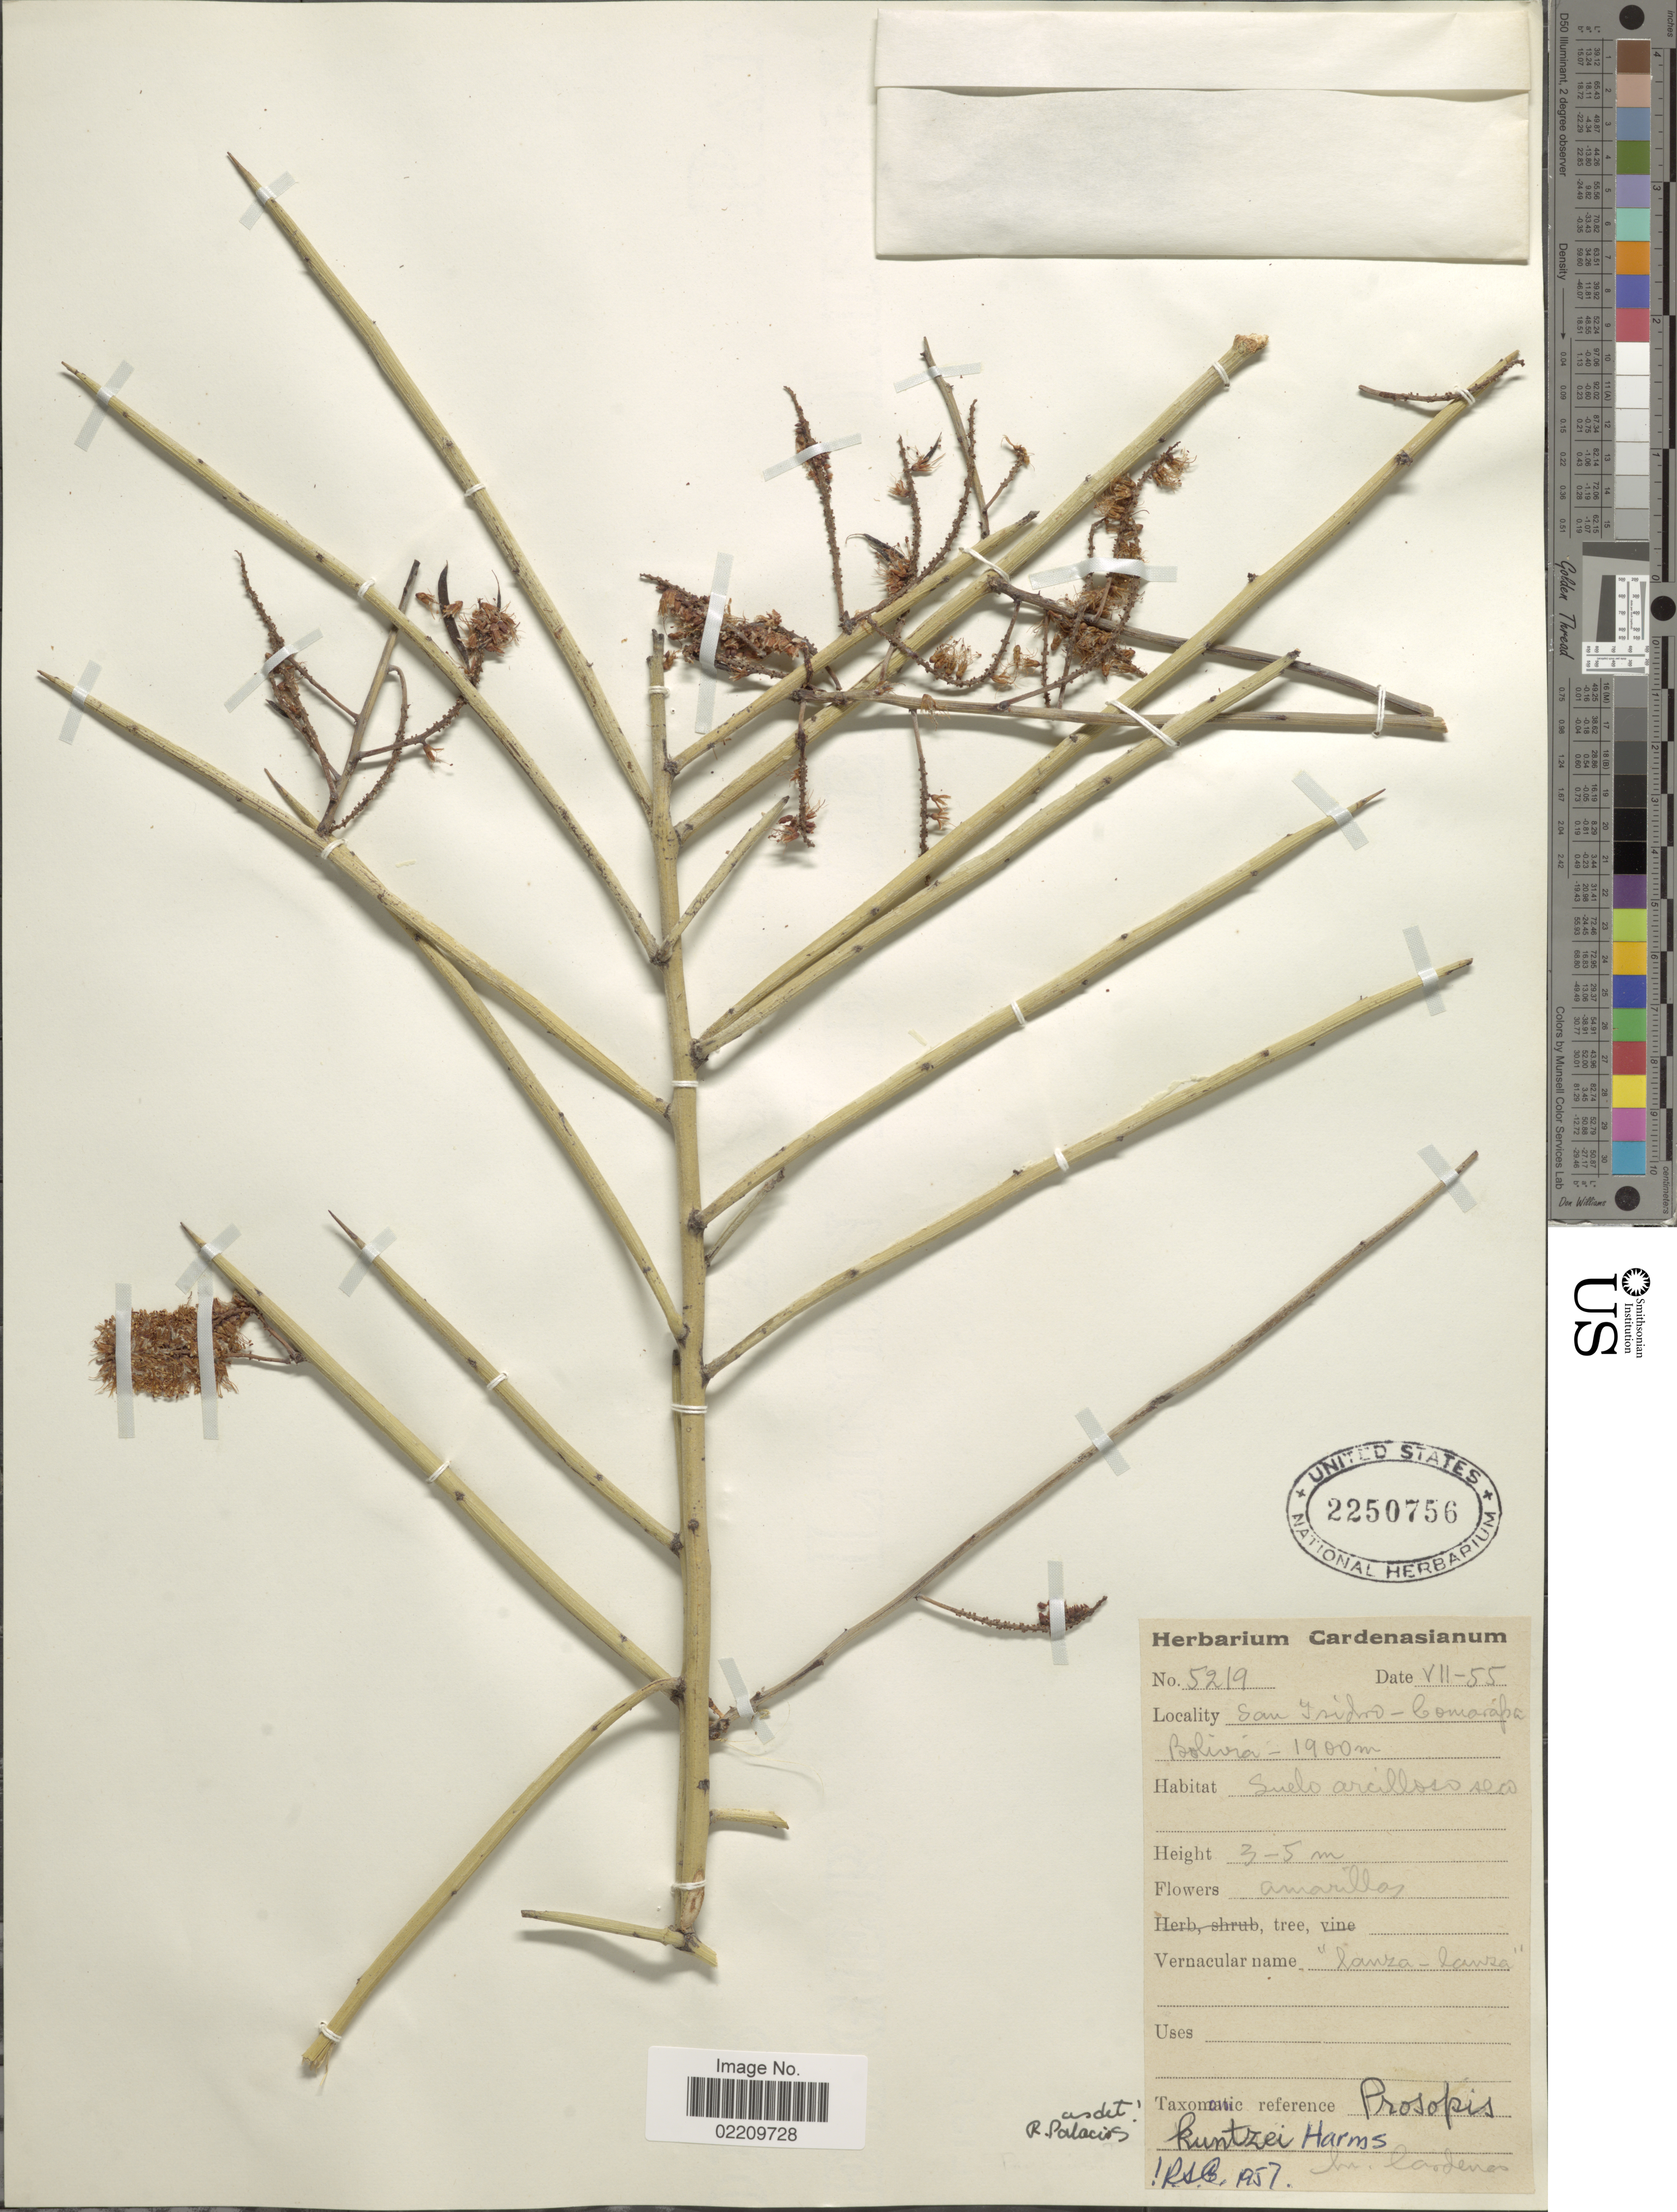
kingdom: Plantae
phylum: Tracheophyta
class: Magnoliopsida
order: Fabales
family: Fabaceae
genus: Neltuma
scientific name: Neltuma kuntzei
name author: (Harms ex Kuntze) C. E. Hughes & G.P. Lewis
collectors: M. Cárdenas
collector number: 5219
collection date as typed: Transcribed d/m/y: /7/55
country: Bolivia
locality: San Isidro - Comarápa, Bolivia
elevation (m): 1900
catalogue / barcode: US 2250756